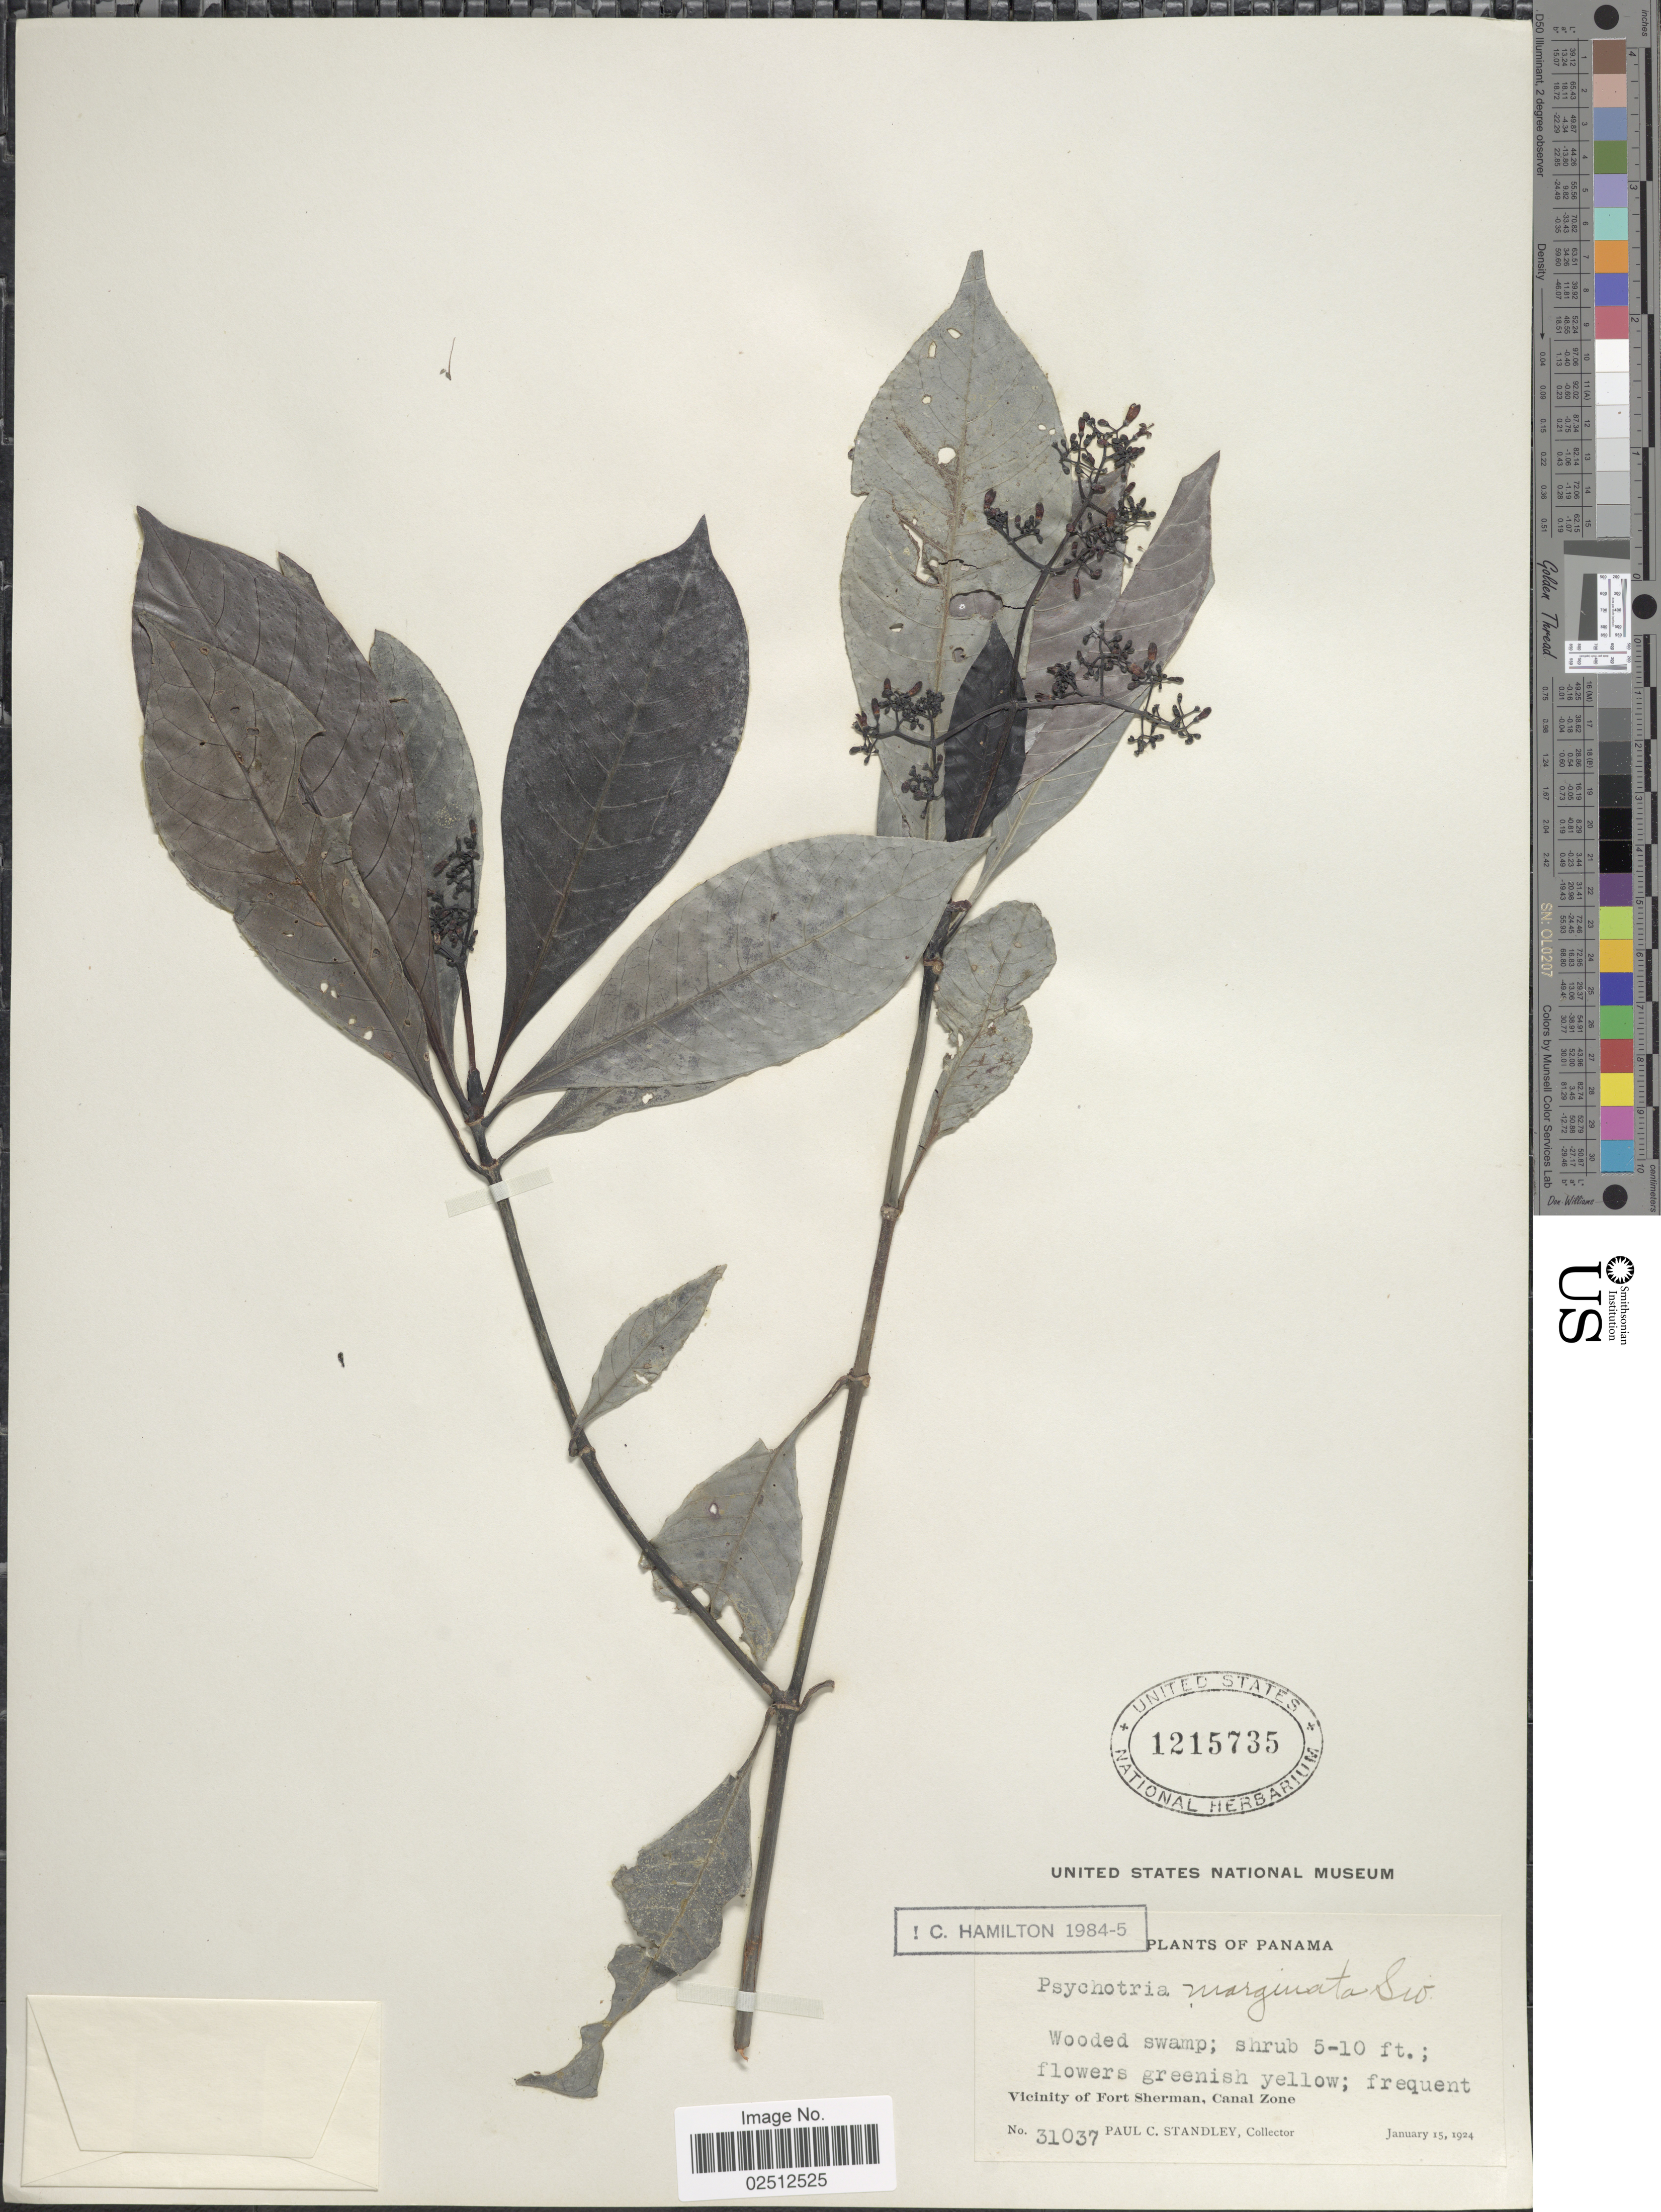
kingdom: Plantae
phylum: Tracheophyta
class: Magnoliopsida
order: Gentianales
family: Rubiaceae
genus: Psychotria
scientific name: Psychotria marginata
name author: Sw.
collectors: P. C. Standley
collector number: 31037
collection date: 1924-01-15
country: Panama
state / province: Colón / Panamá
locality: Vicinity of Fort Sherman, Canal Zone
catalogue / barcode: US 1215735